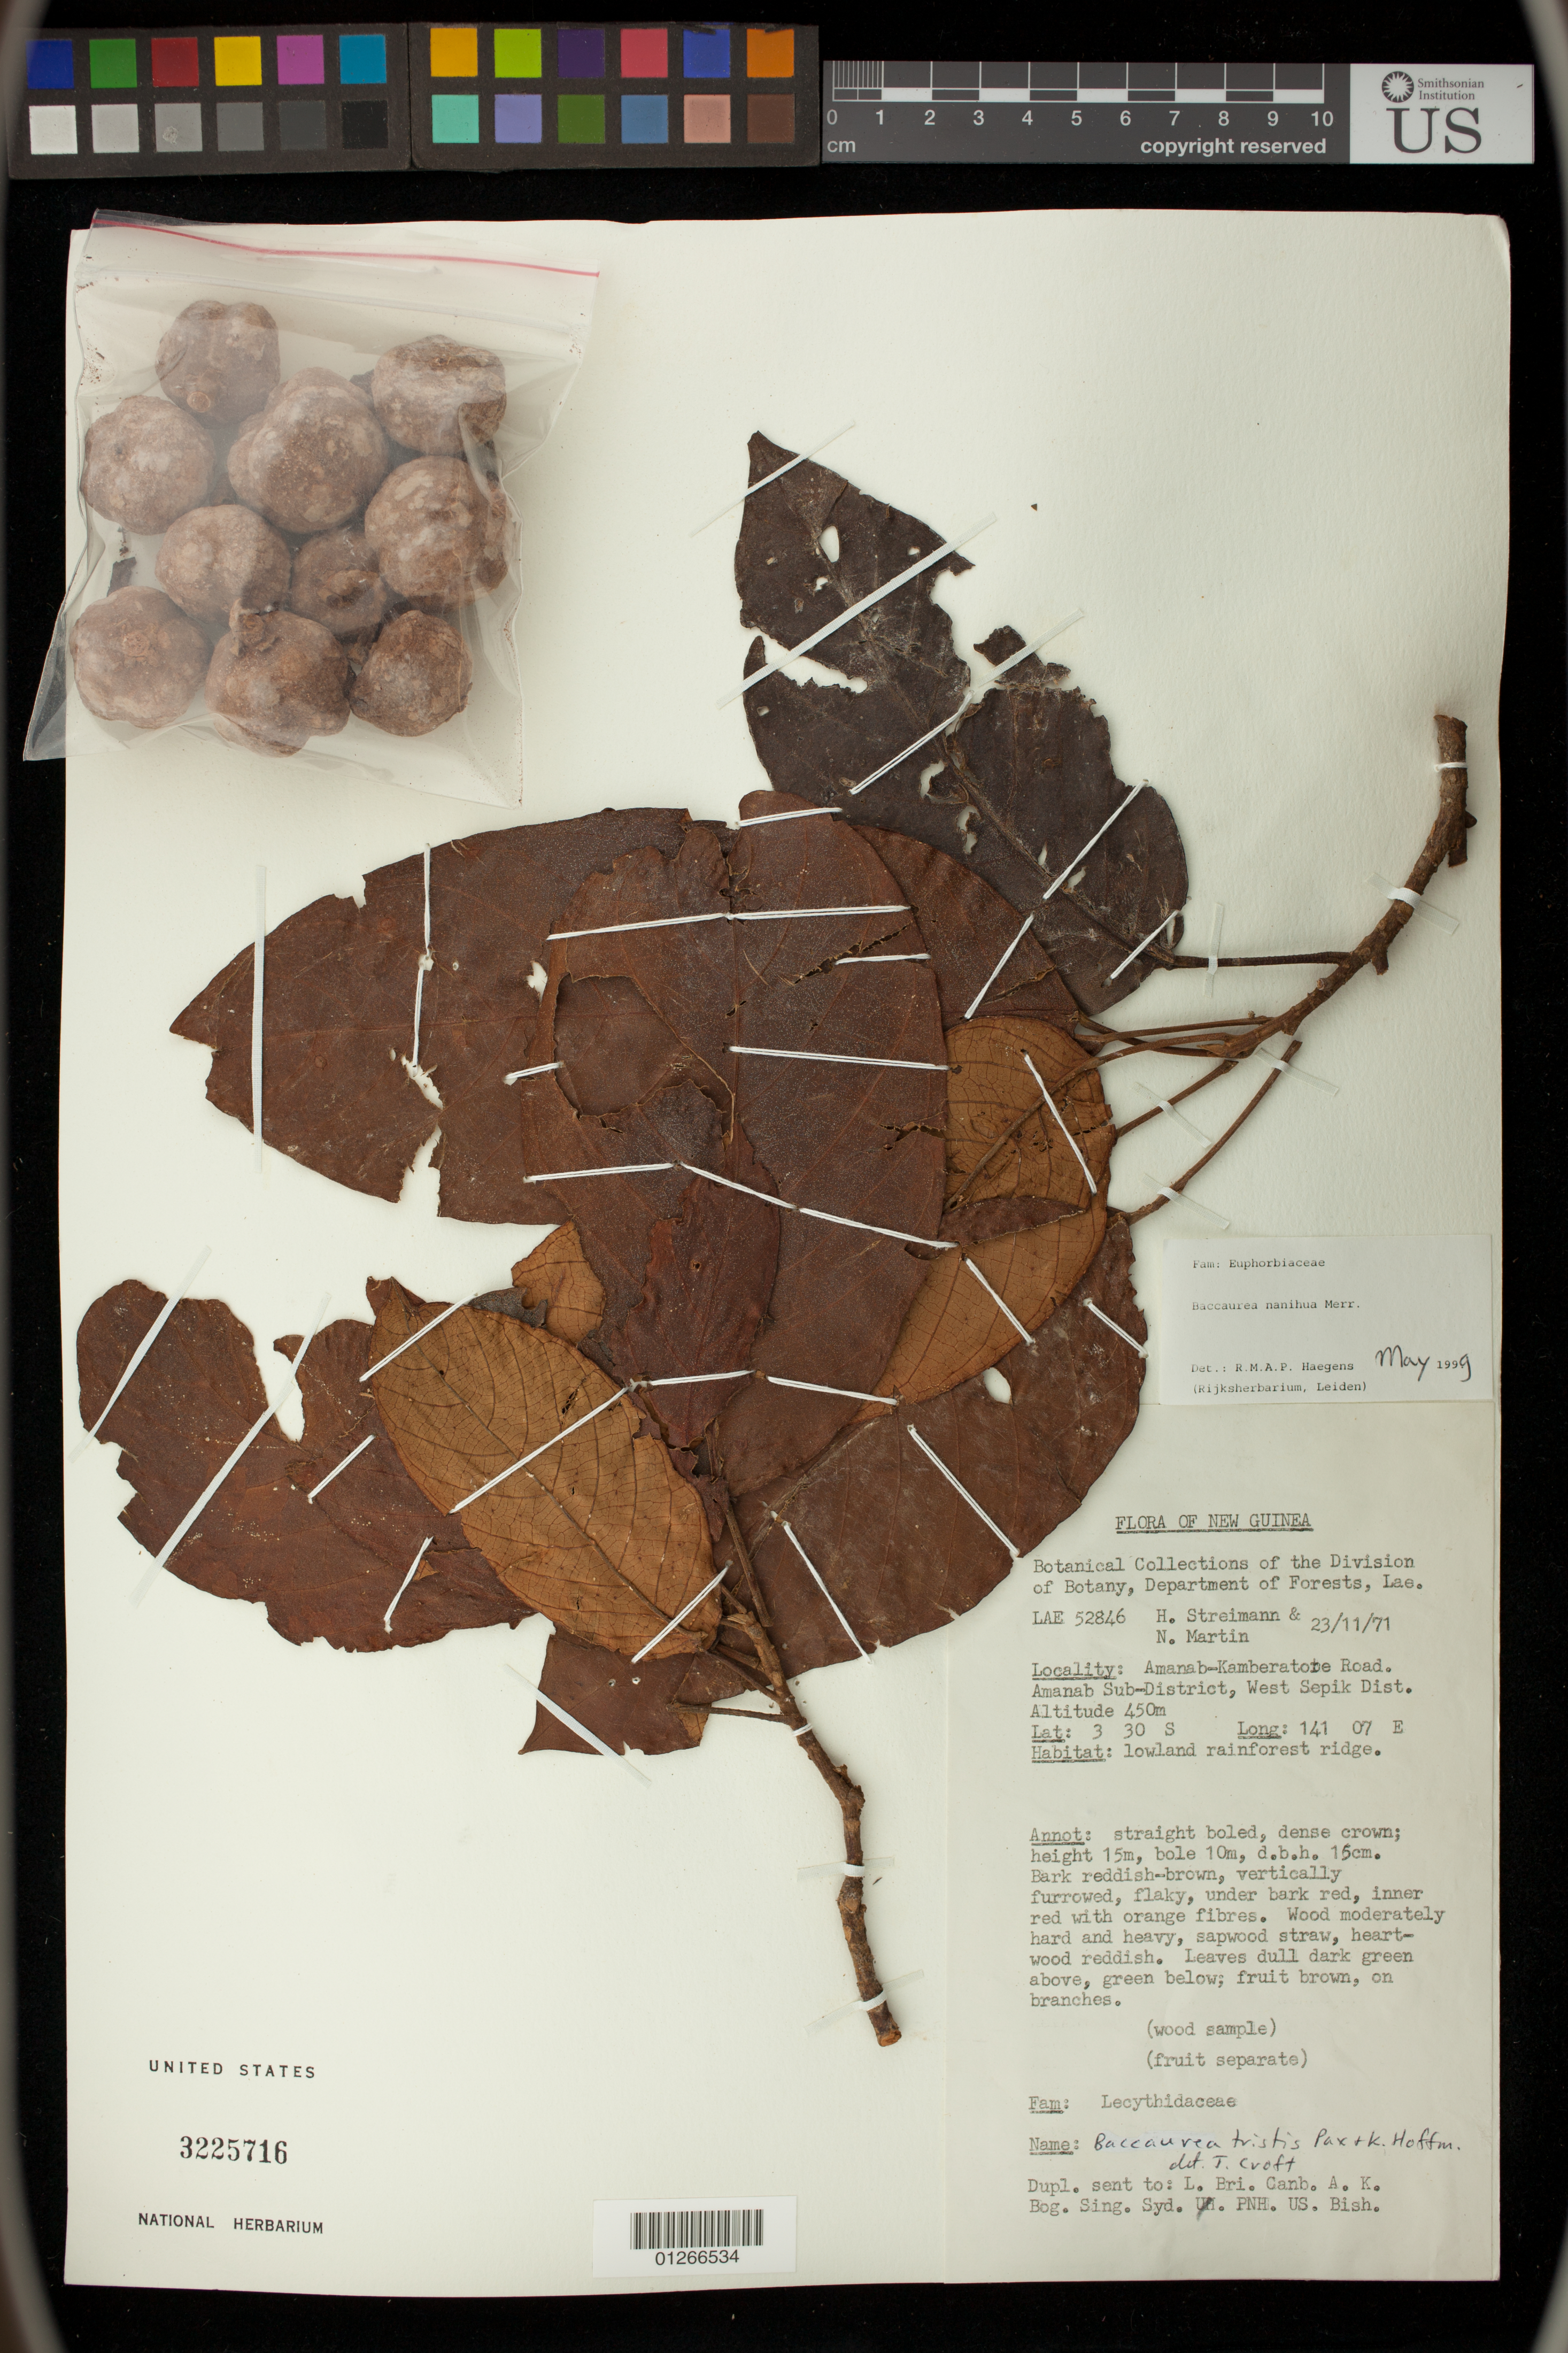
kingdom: Plantae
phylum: Tracheophyta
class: Magnoliopsida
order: Malpighiales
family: Phyllanthaceae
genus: Baccaurea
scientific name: Baccaurea nanihua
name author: Merr.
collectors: H. Streimann & N. Martin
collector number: LAE 52846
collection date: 1971-11-23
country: Papua New Guinea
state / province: Sandaun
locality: Amanab-Kamberatobe Road. Amanab Sub-District, West Sepik Dist.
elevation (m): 450